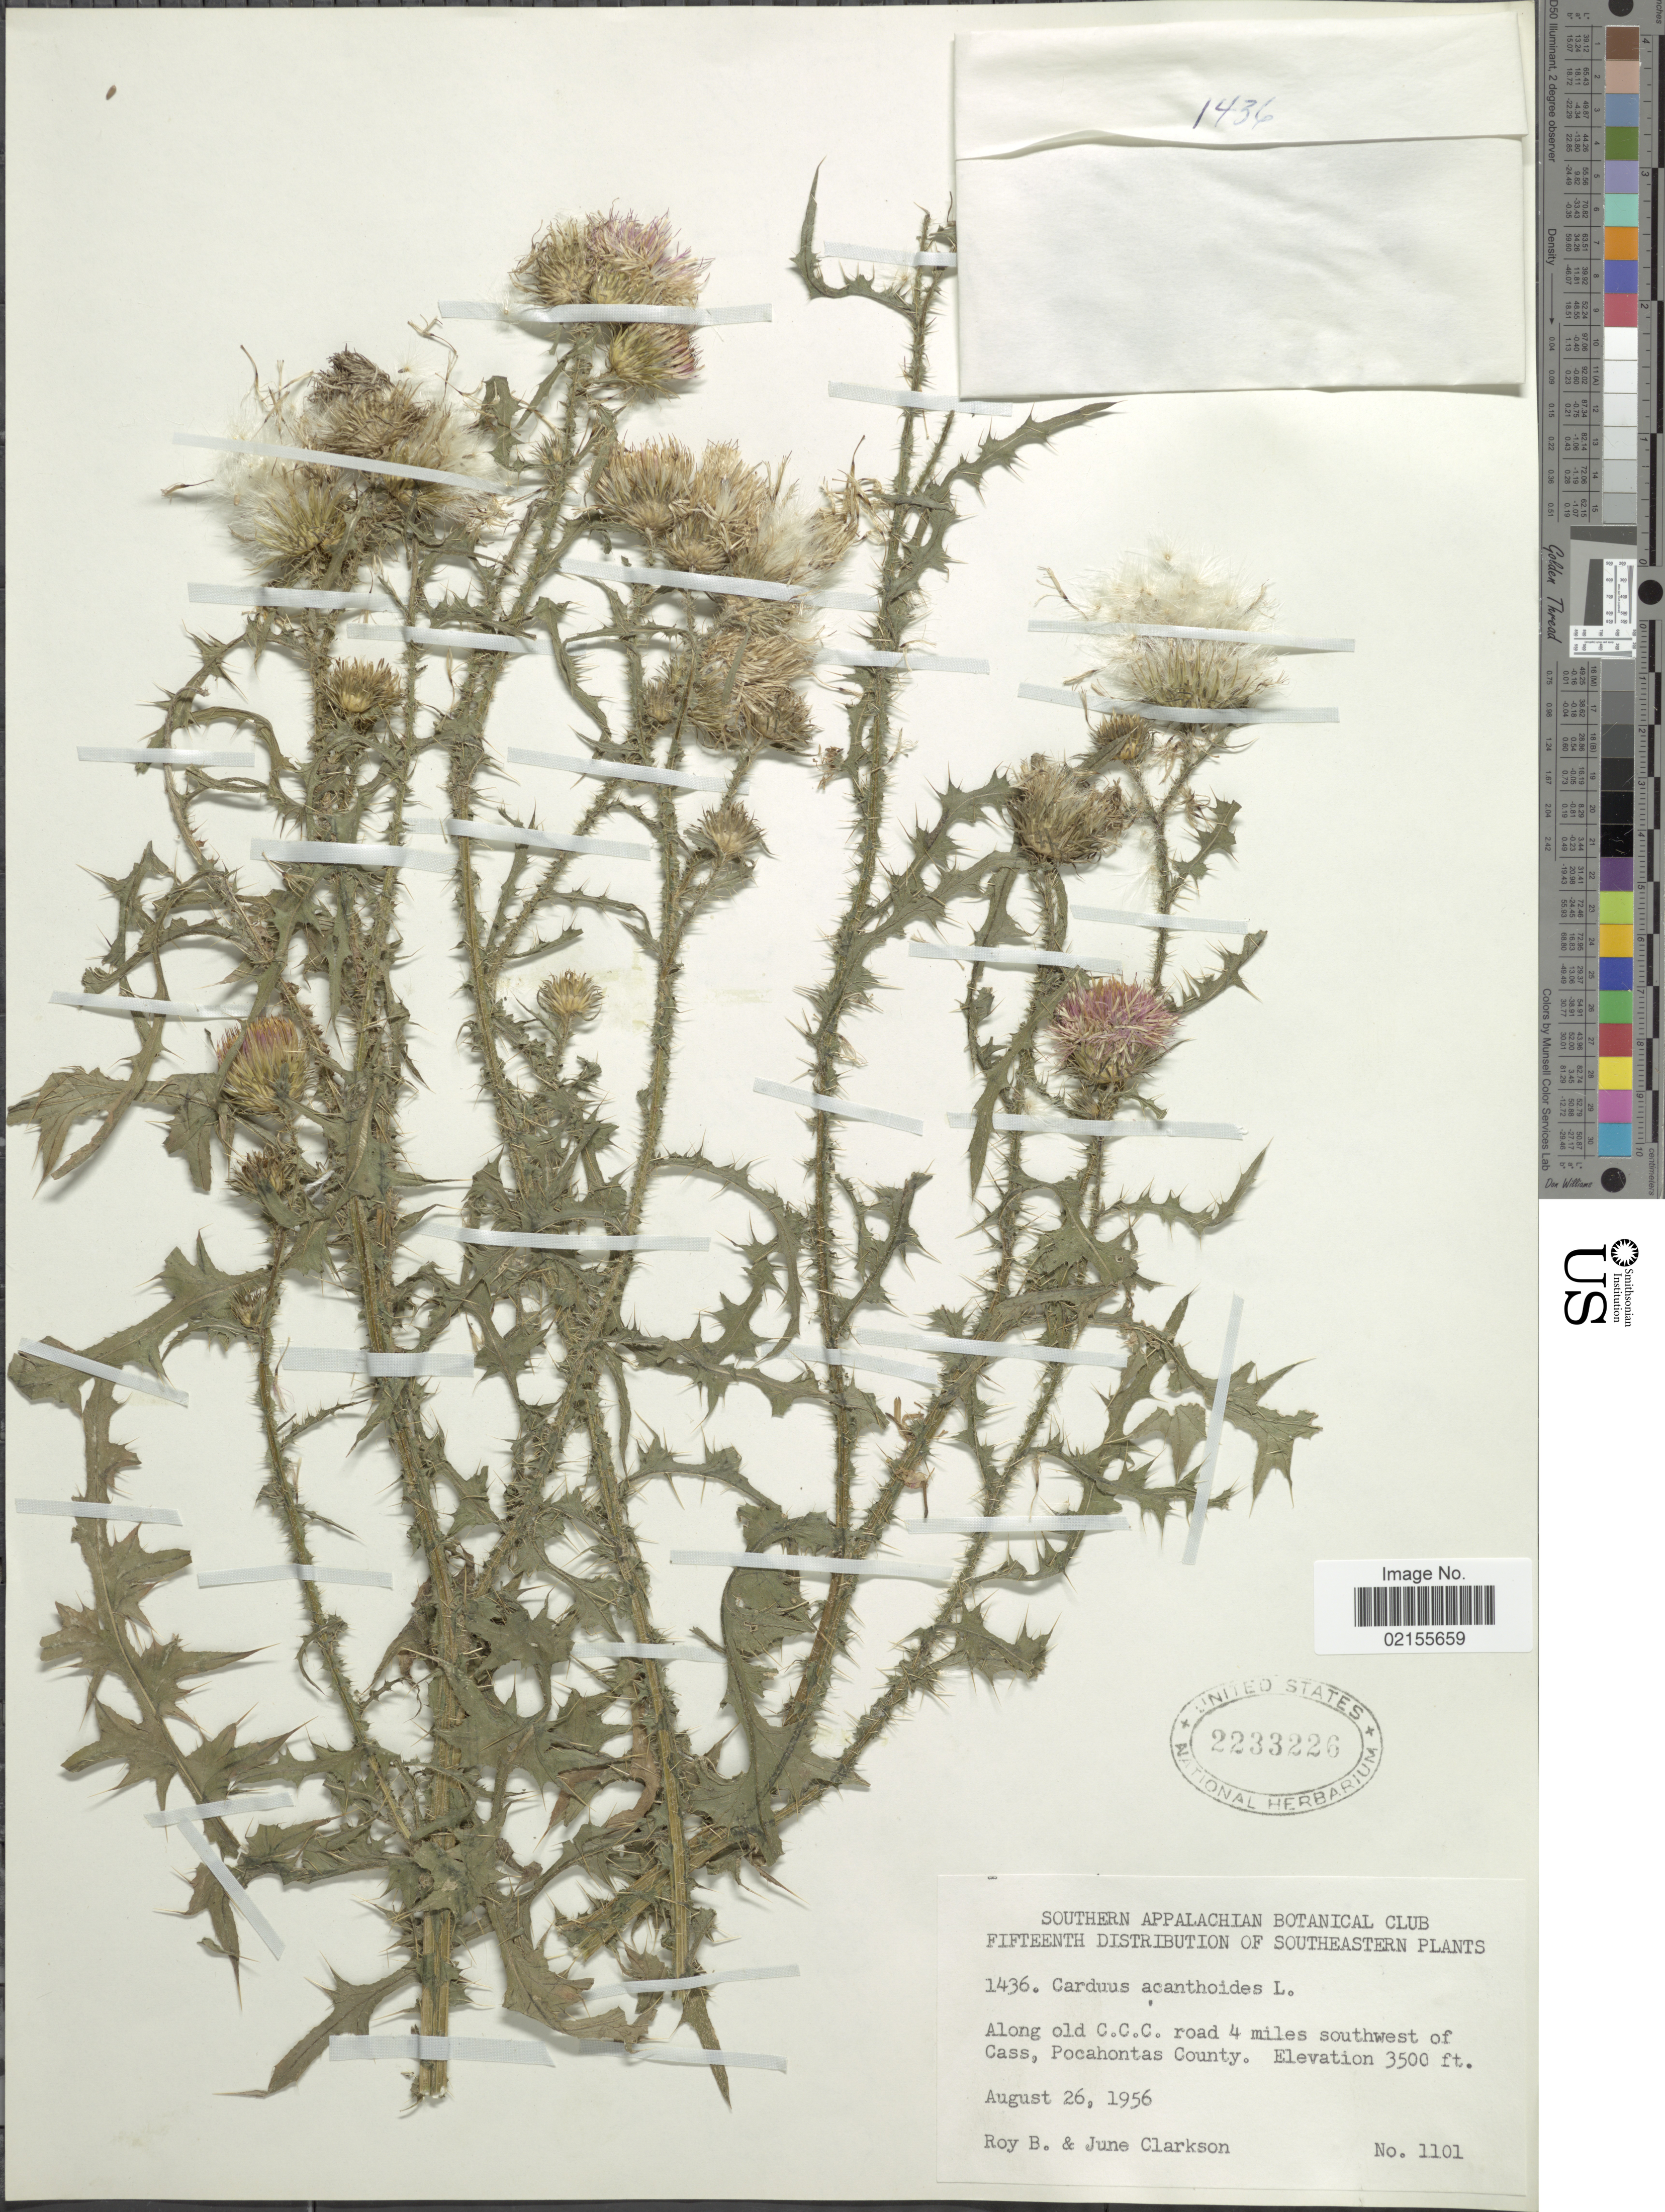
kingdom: Plantae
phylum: Tracheophyta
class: Magnoliopsida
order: Asterales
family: Asteraceae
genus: Carduus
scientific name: Carduus acanthoides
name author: L.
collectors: R. Clarkson & J. Clarkson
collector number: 1101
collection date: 1956-08-26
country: United States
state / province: West Virginia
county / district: Pocahontas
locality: Along old C.C.C. road 4 miles southwest of Cass, Pocahontas County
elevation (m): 1067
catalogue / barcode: US 2233226